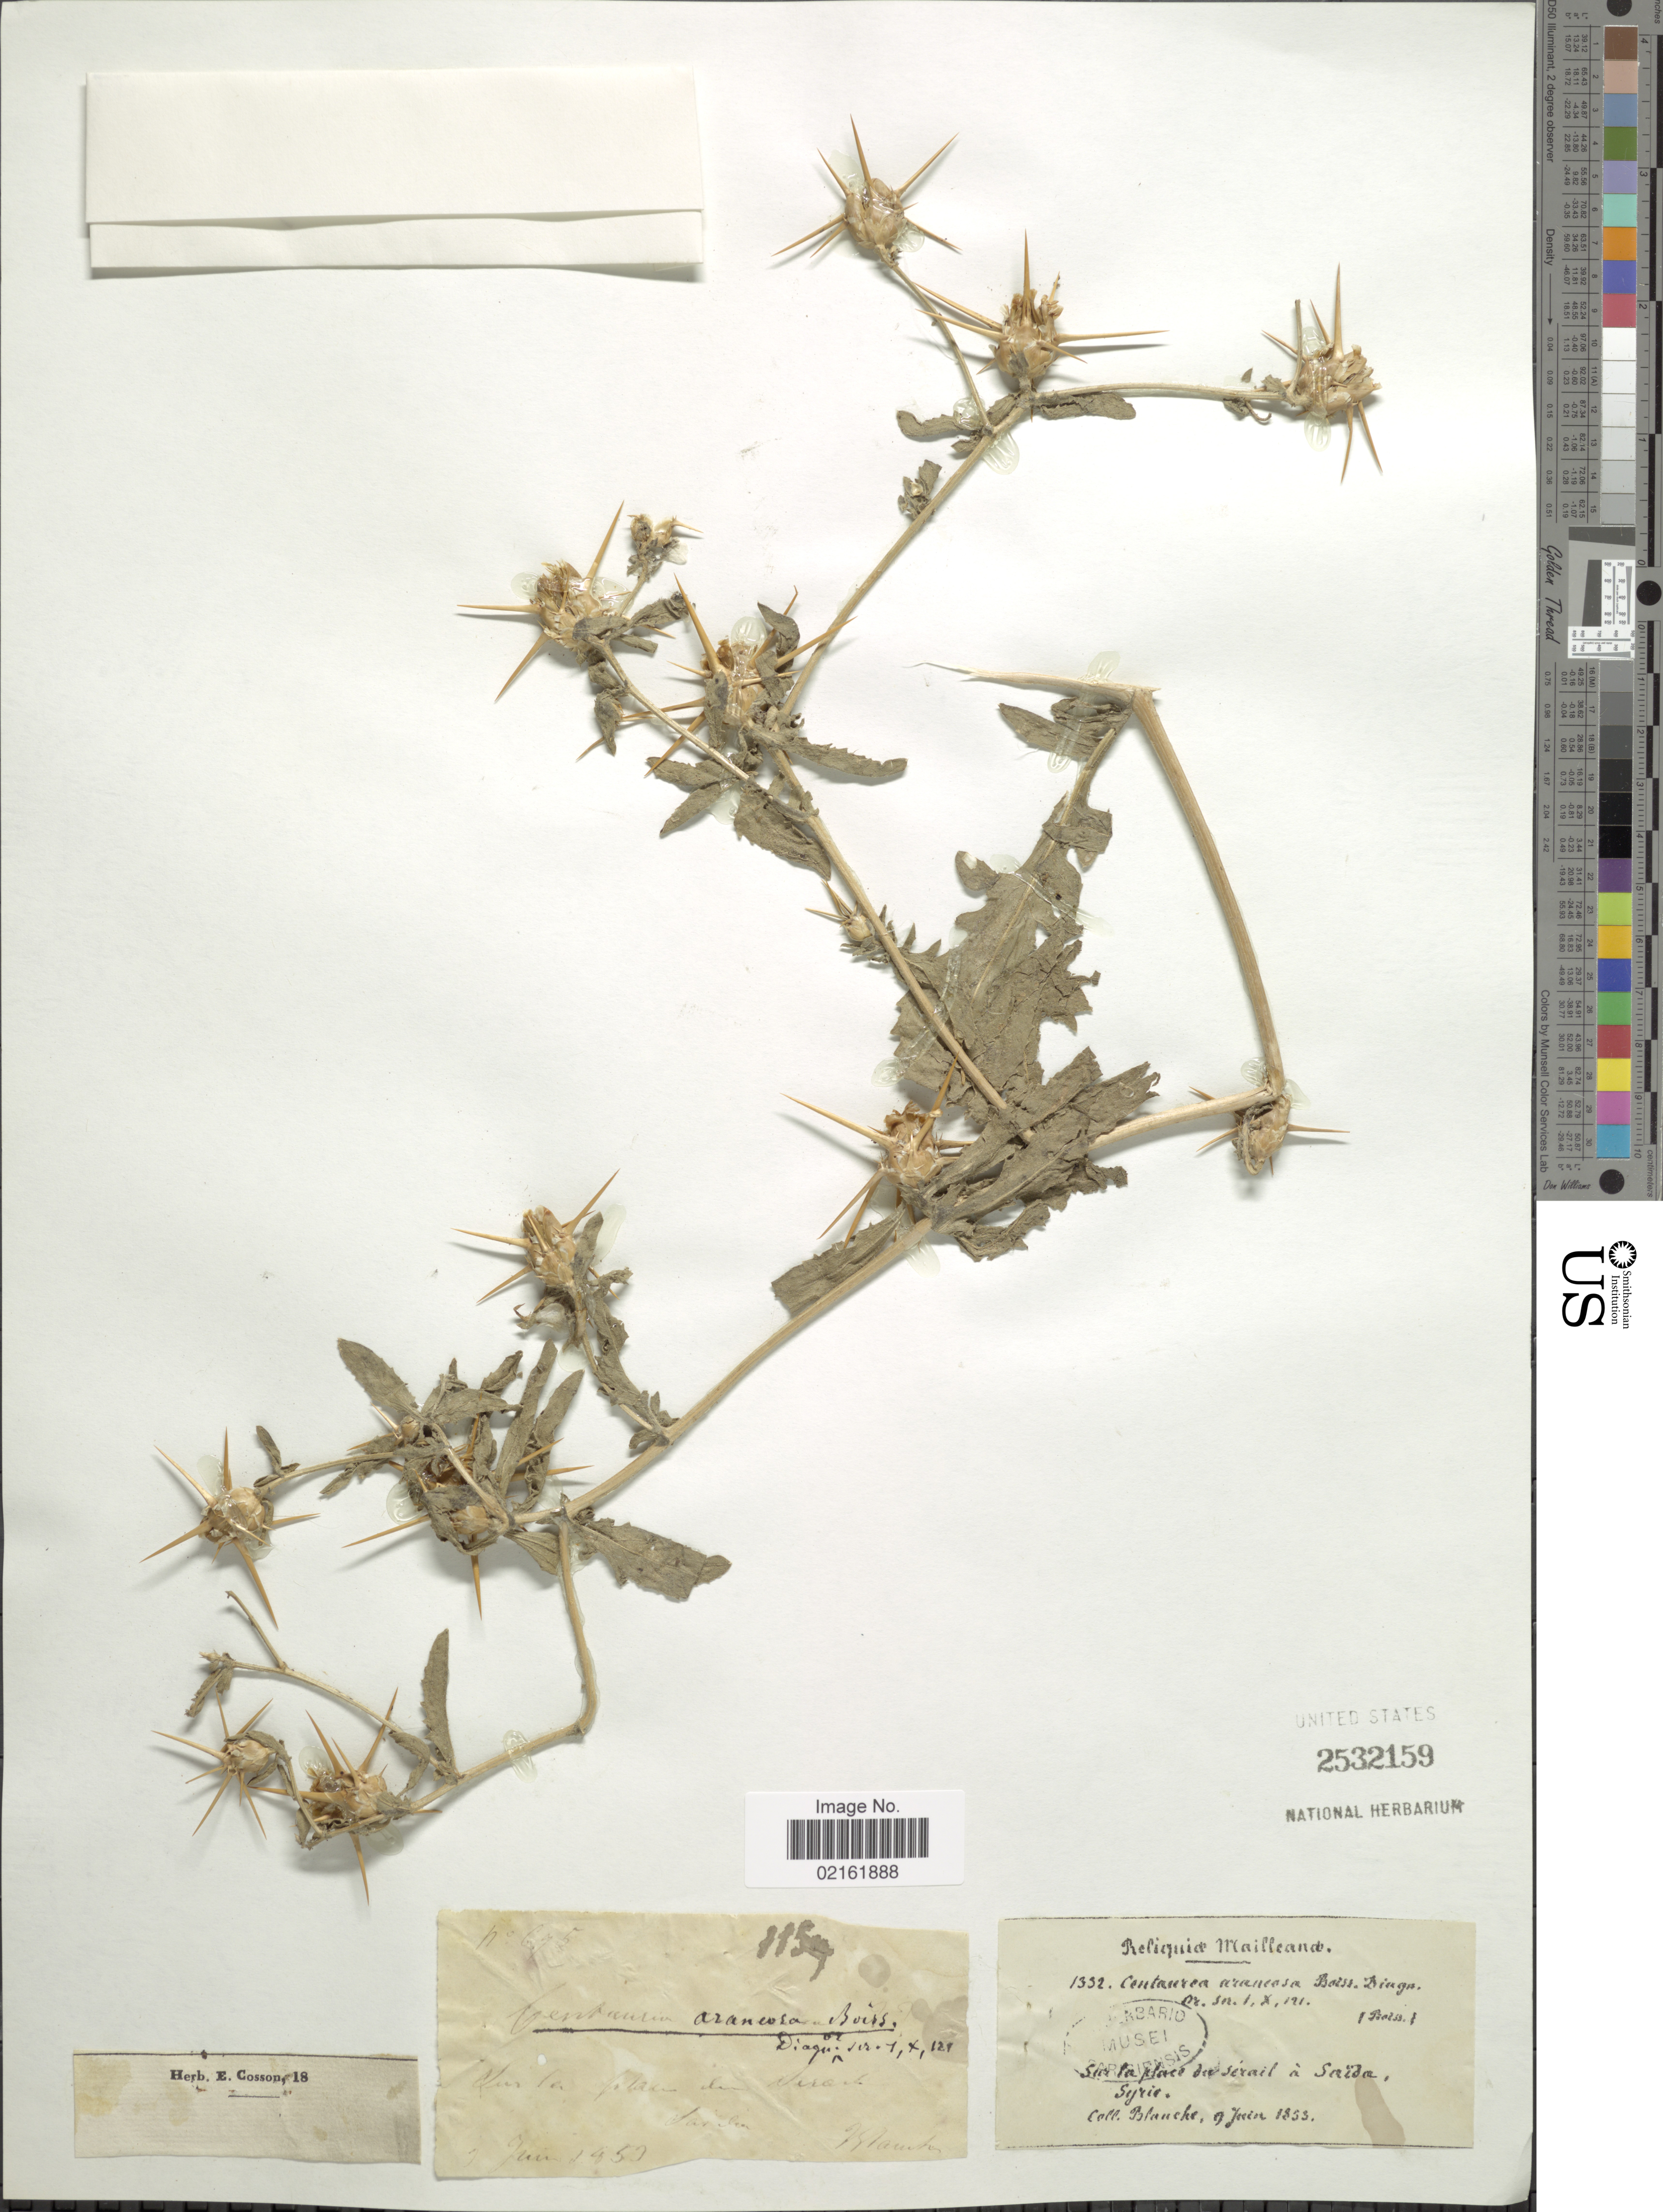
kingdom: Plantae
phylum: Tracheophyta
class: Magnoliopsida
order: Asterales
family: Asteraceae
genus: Centaurea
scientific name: Centaurea procurrens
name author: Sieber ex Spreng.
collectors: -. Blanche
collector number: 1159*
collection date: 1853-06-09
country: Syria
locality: Sur la place dice serail in Saida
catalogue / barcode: US 2532159